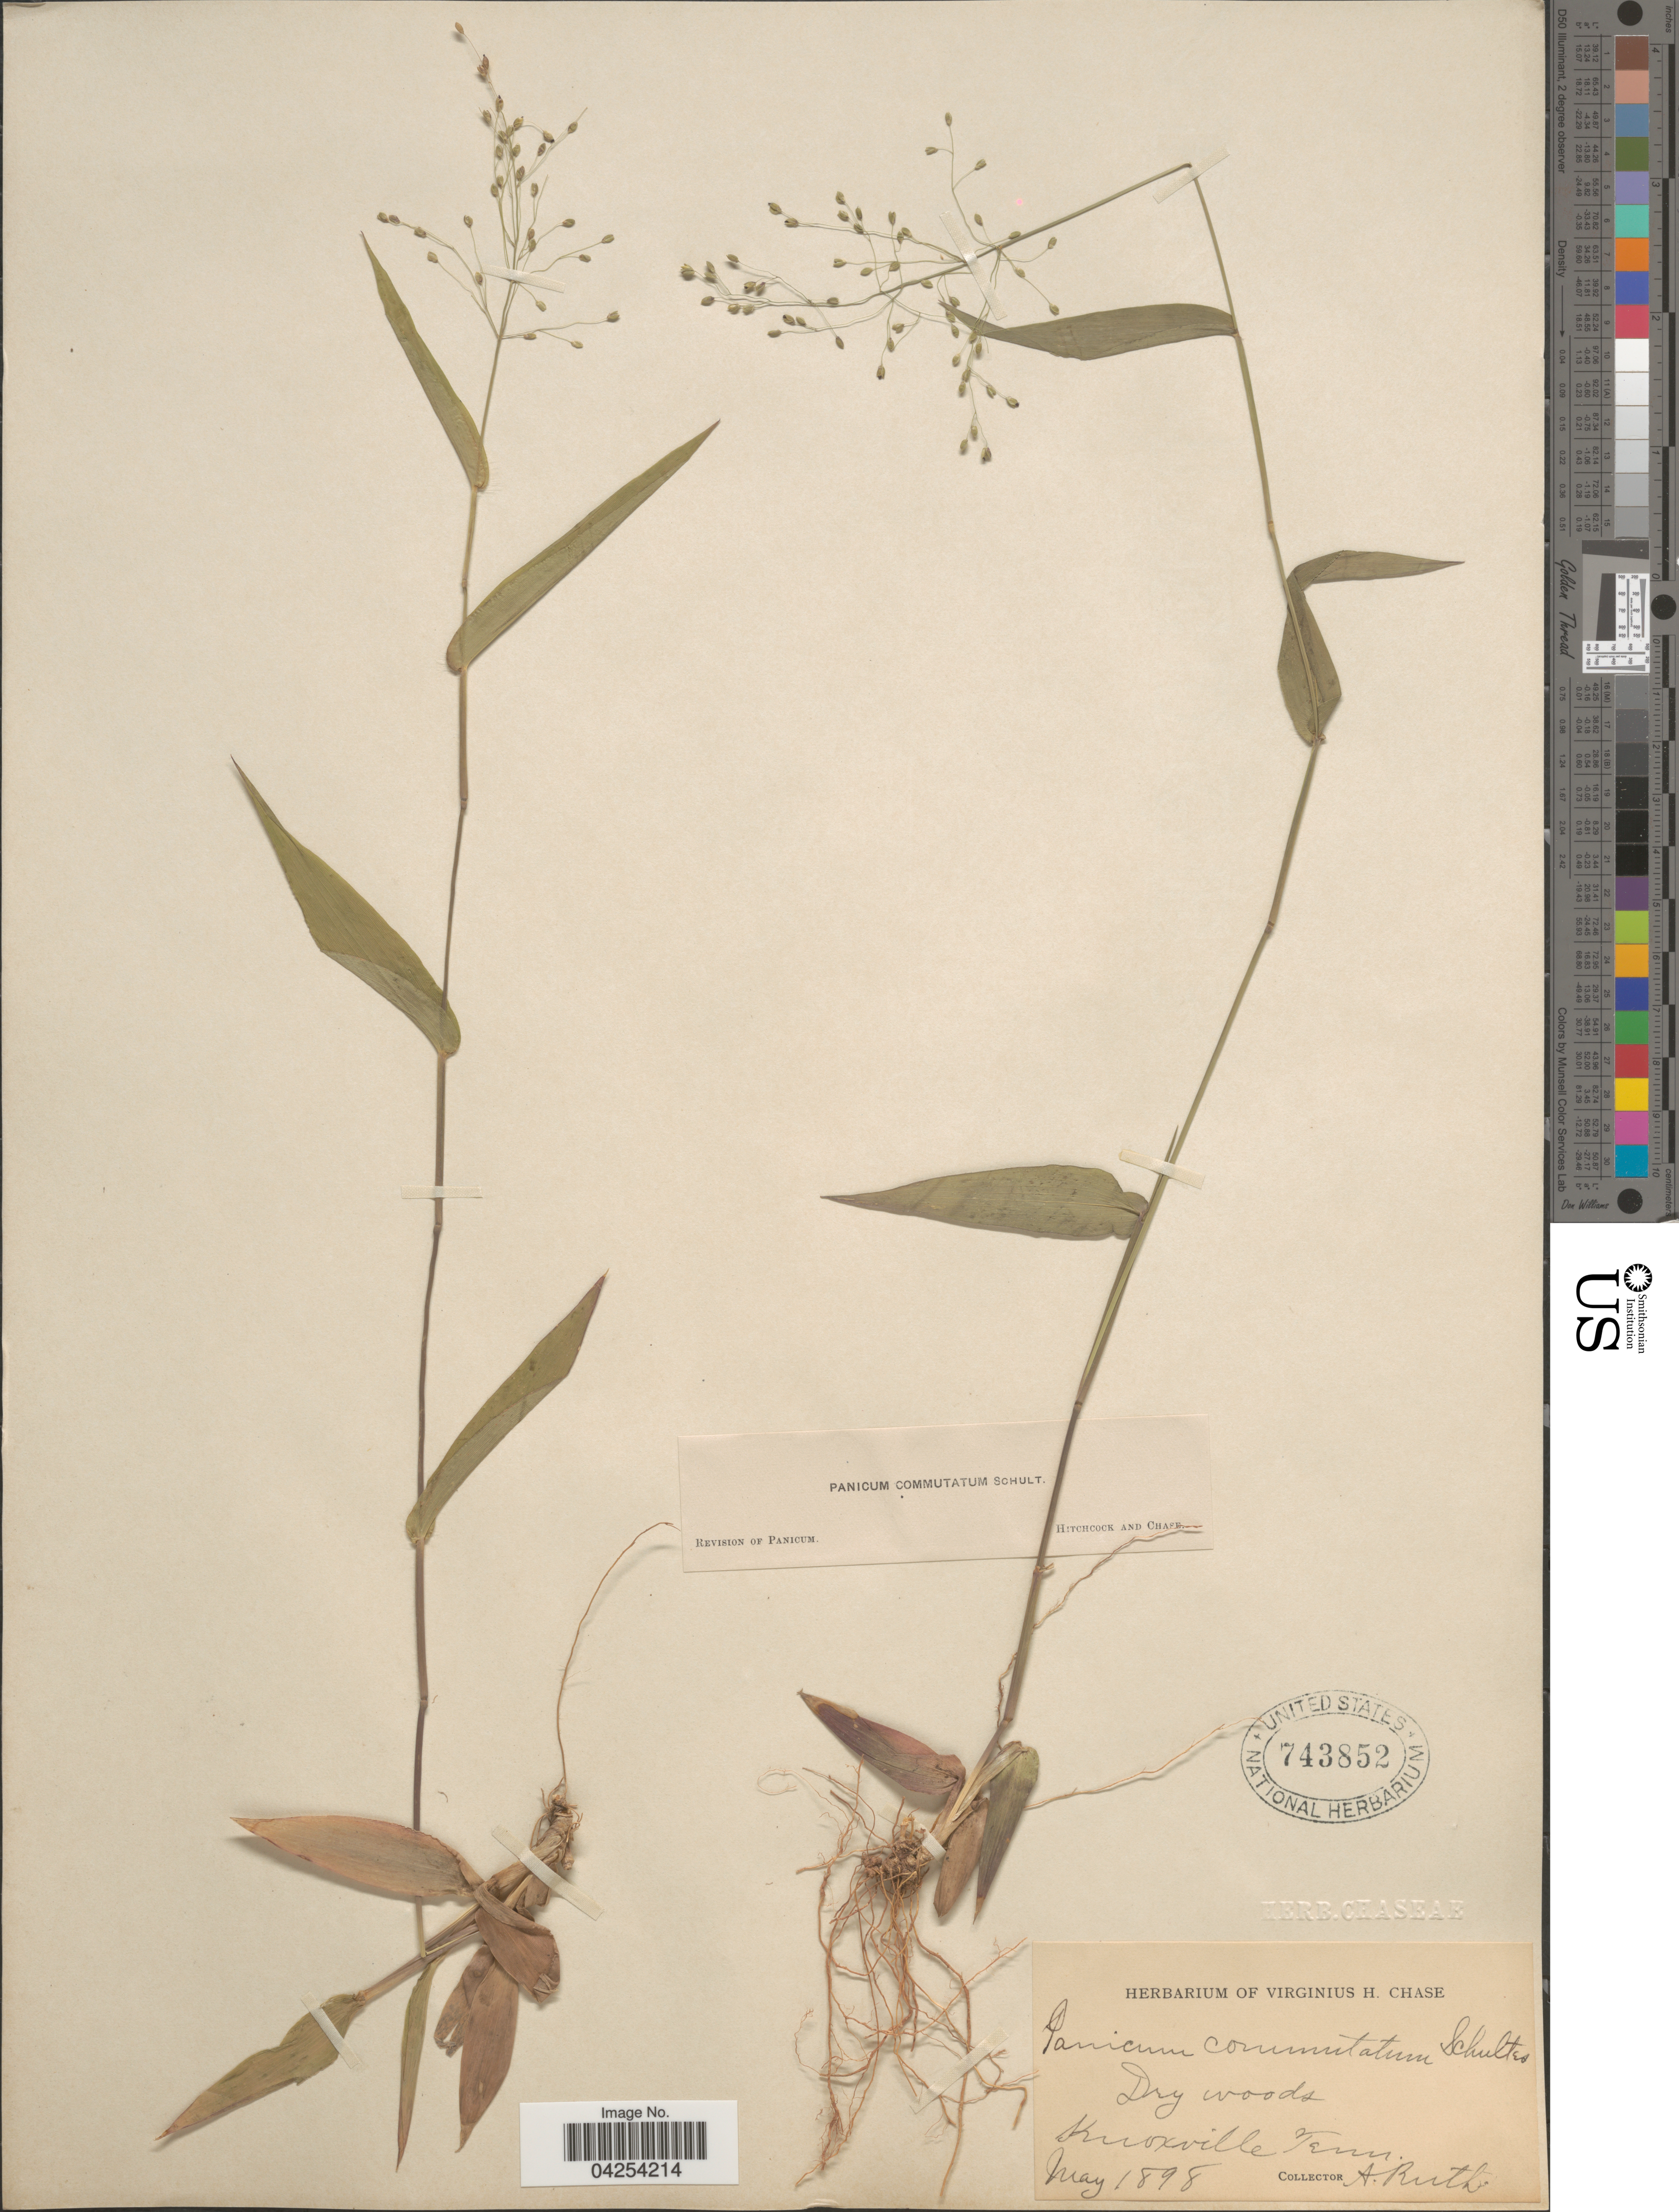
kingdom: Plantae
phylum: Tracheophyta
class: Liliopsida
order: Poales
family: Poaceae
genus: Dichanthelium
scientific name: Dichanthelium commutatum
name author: (Schult.) Gould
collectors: A. Ruth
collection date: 1898-05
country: United States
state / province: Tennessee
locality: Knoxville.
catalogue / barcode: US 743852